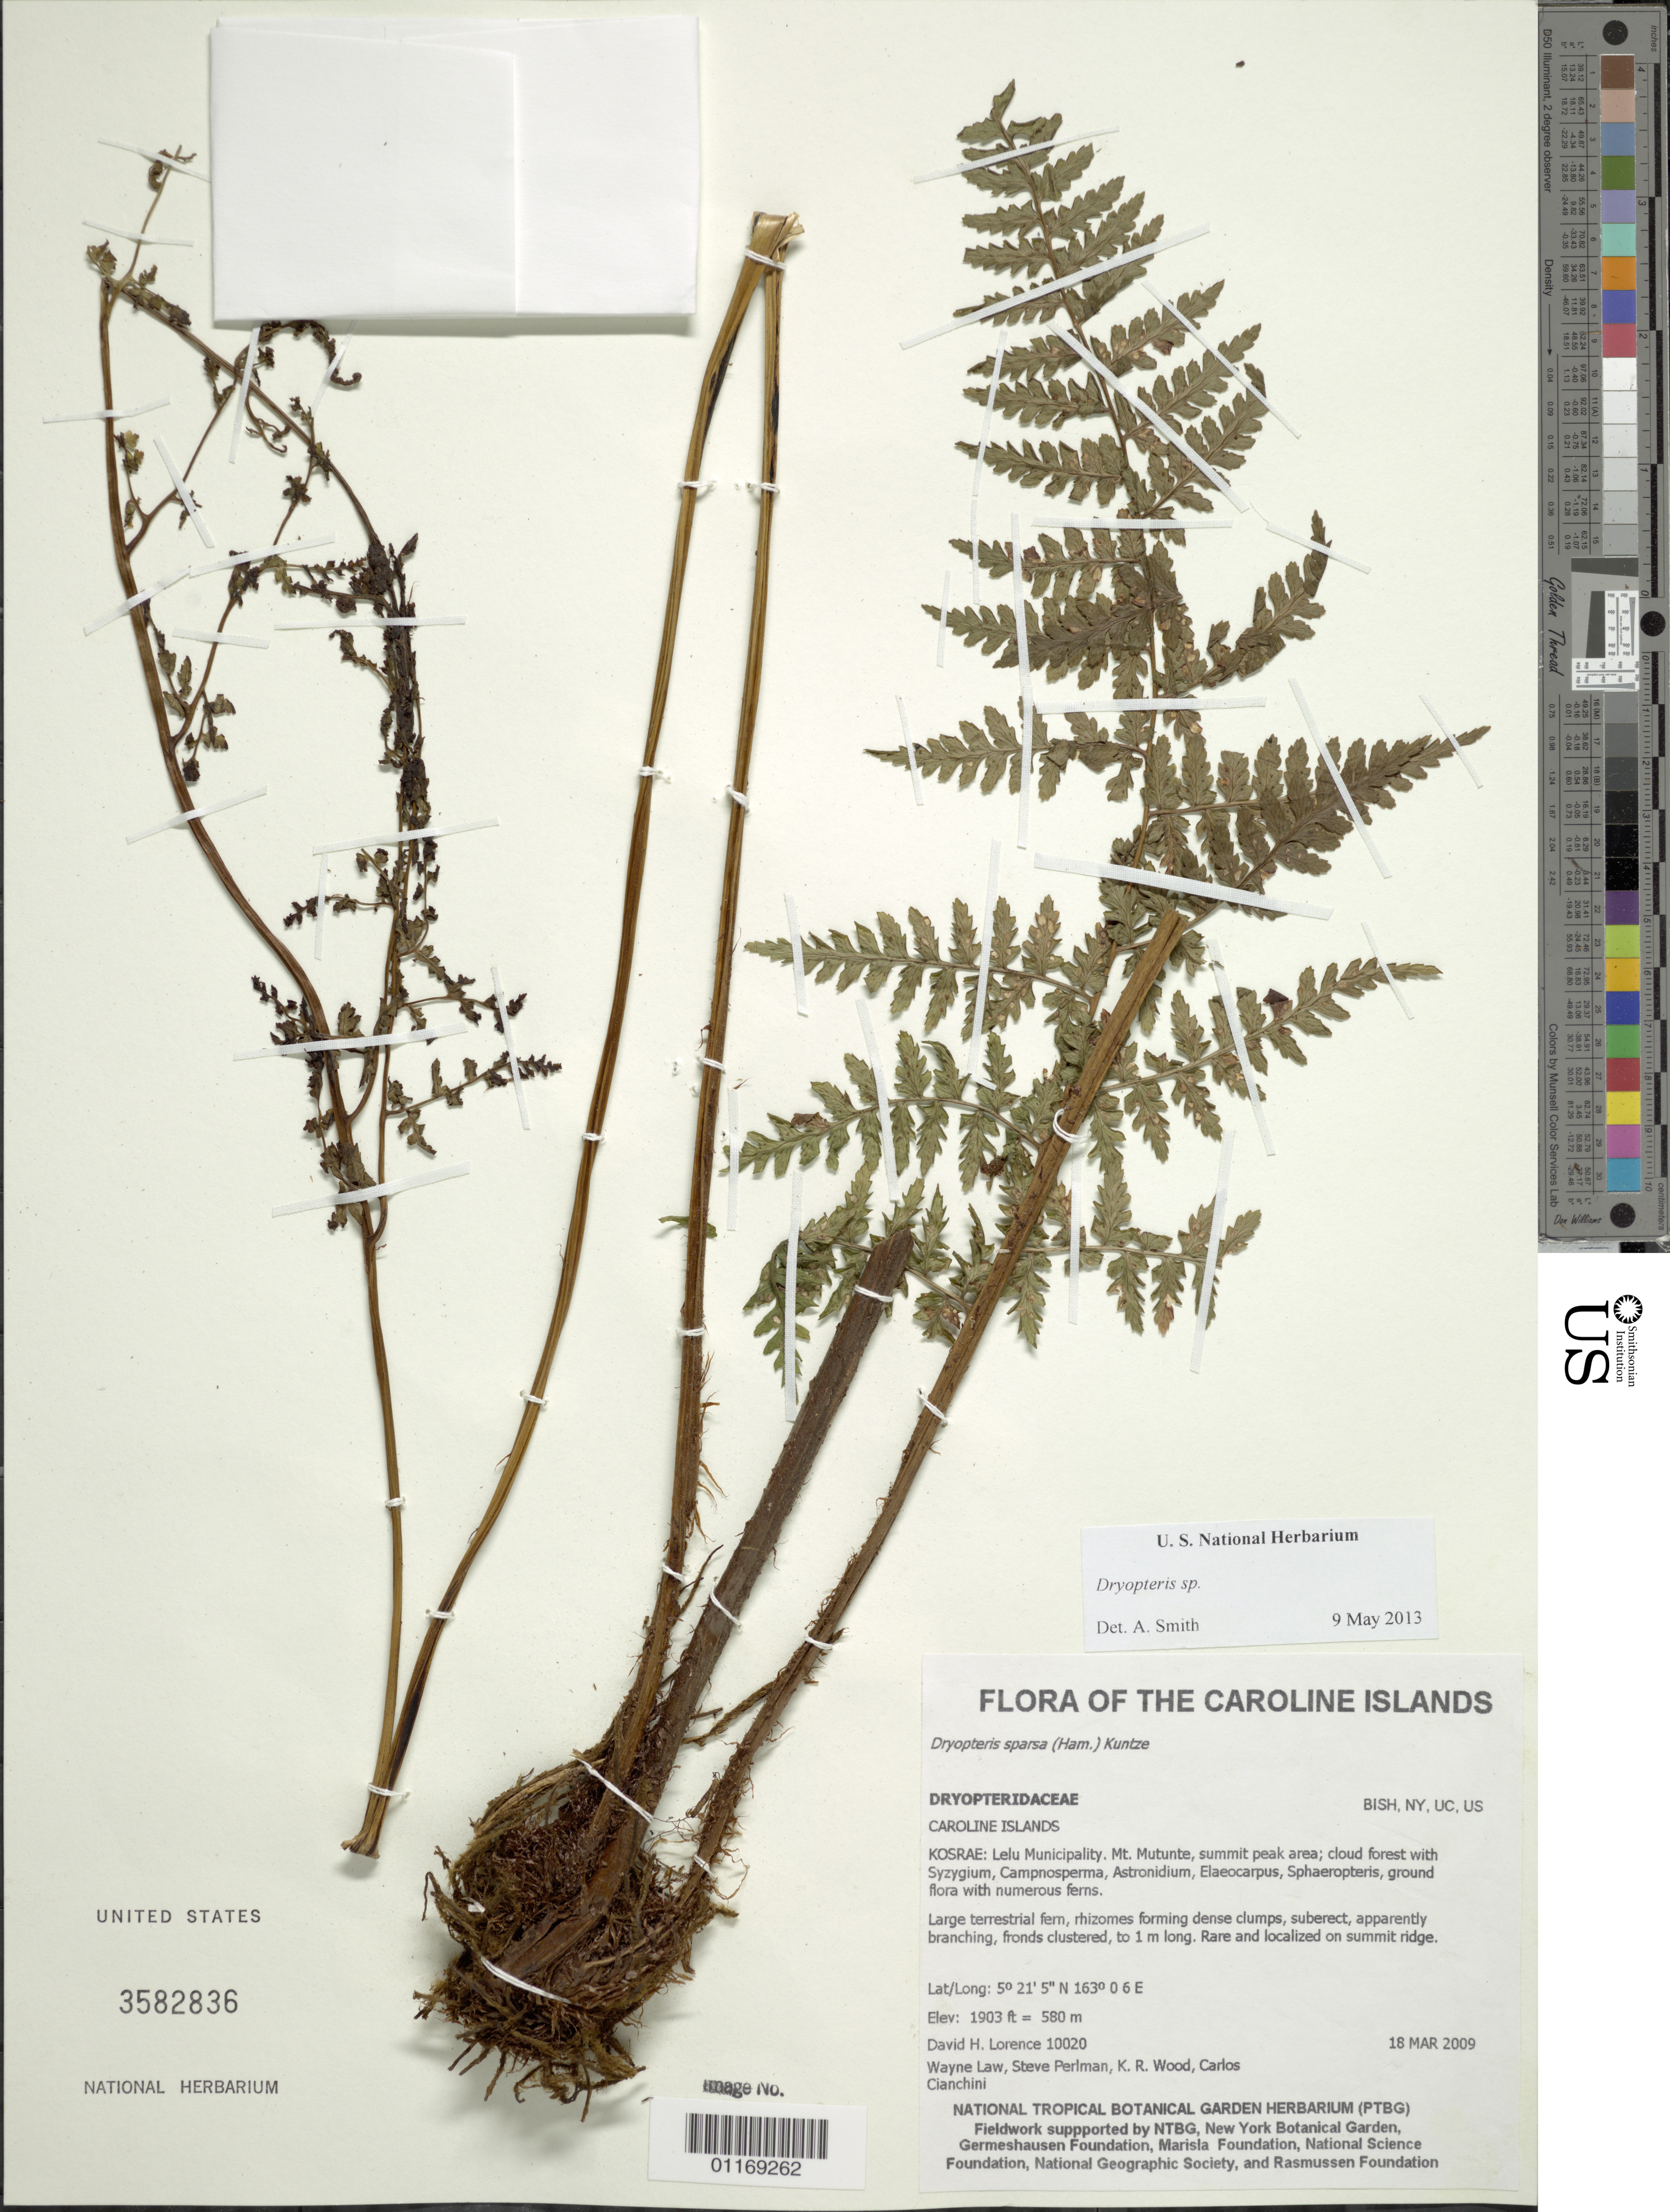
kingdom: Plantae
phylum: Tracheophyta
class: Polypodiopsida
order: Polypodiales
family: Dryopteridaceae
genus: Dryopteris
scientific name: Dryopteris sp.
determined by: Smith, Alan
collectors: D. Lorence, W. Law, S. P. Perlman, K. R. Wood & C. Cianchini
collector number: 10020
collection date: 2009-03-18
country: Micronesia, Federated States of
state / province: Kosrae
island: Kosrae [Kusaie]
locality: Lelu Municipality. Mt. Mutunte.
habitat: summit ridge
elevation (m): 580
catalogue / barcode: US 3582836